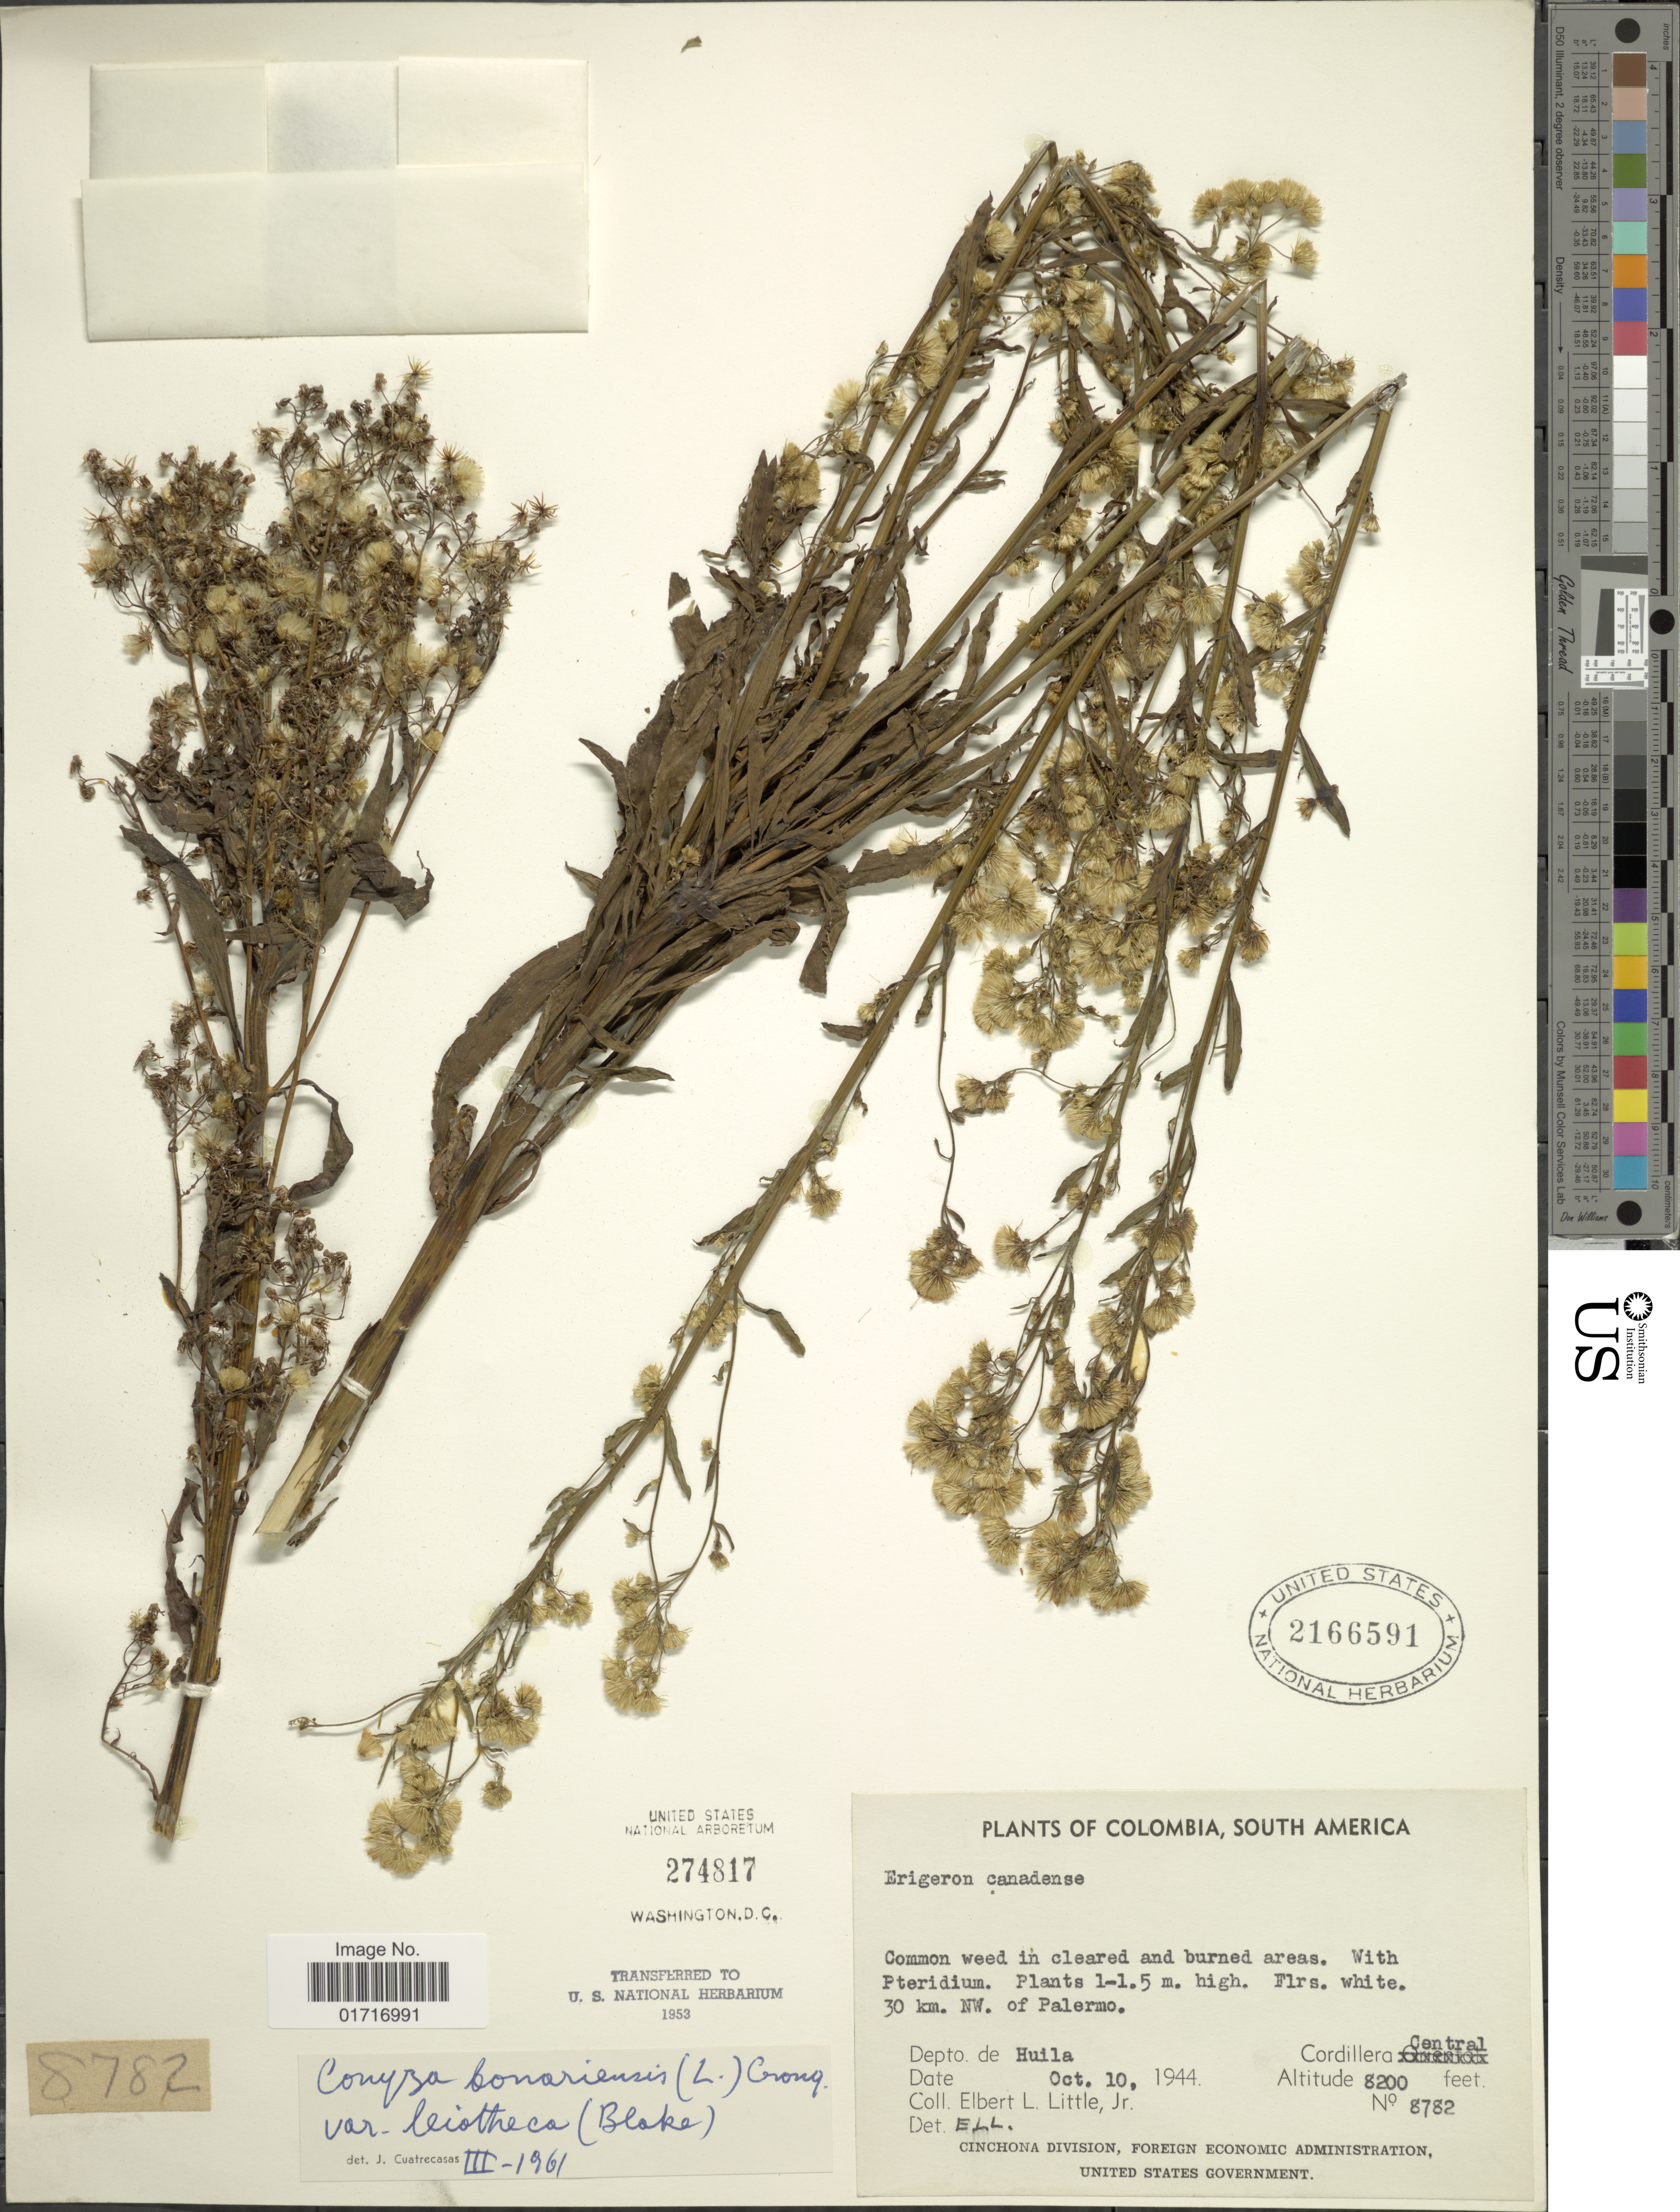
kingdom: Plantae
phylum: Tracheophyta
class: Magnoliopsida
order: Asterales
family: Asteraceae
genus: Conyza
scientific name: Conyza bonariensis var. leiotheca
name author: (S.F. Blake) Cuatrec.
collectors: E. L. Little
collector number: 8782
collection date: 1944-10-10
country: Colombia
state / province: Huila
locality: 30 km. NW. of Palermo. Depto. de Huila. Cordillera Central.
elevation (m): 2499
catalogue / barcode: US 2166591